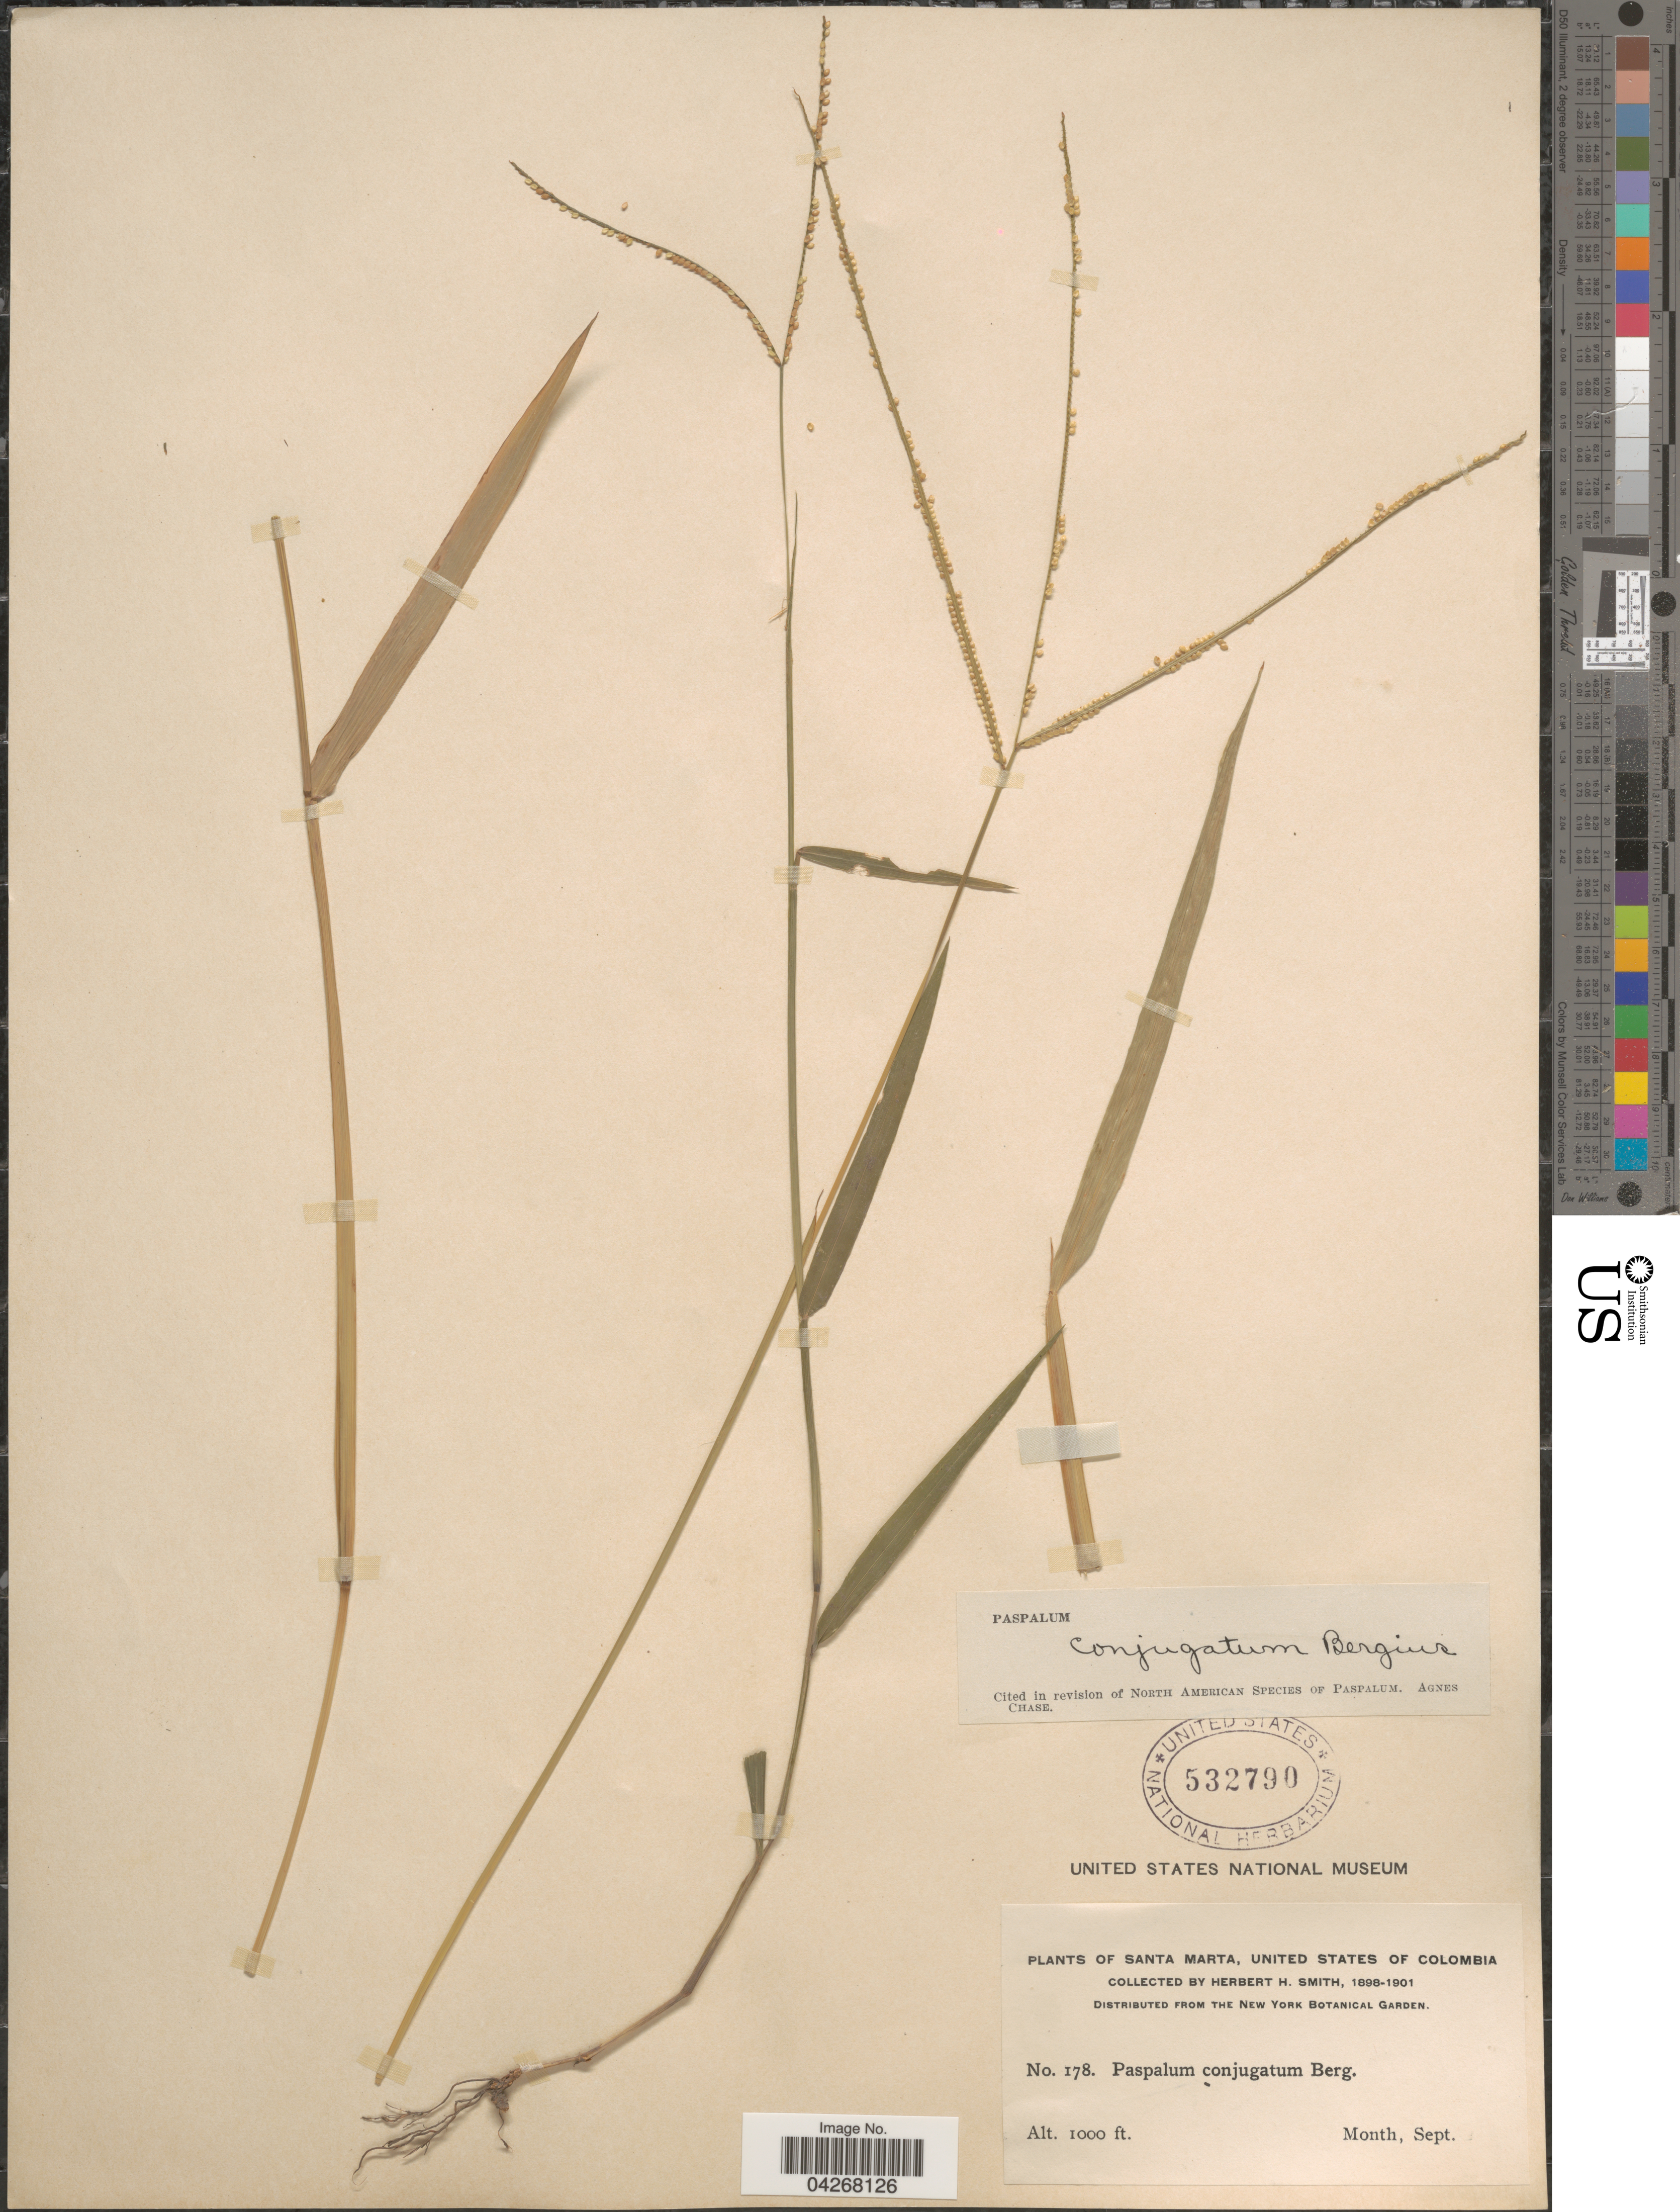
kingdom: Plantae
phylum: Tracheophyta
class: Liliopsida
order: Poales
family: Poaceae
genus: Paspalum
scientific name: Paspalum conjugatum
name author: P.J. Bergius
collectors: Herbert H. Smith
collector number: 178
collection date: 1898-09/1901-09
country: Colombia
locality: Santa Marta, United States of Colombia.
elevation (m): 305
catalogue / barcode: US 532790